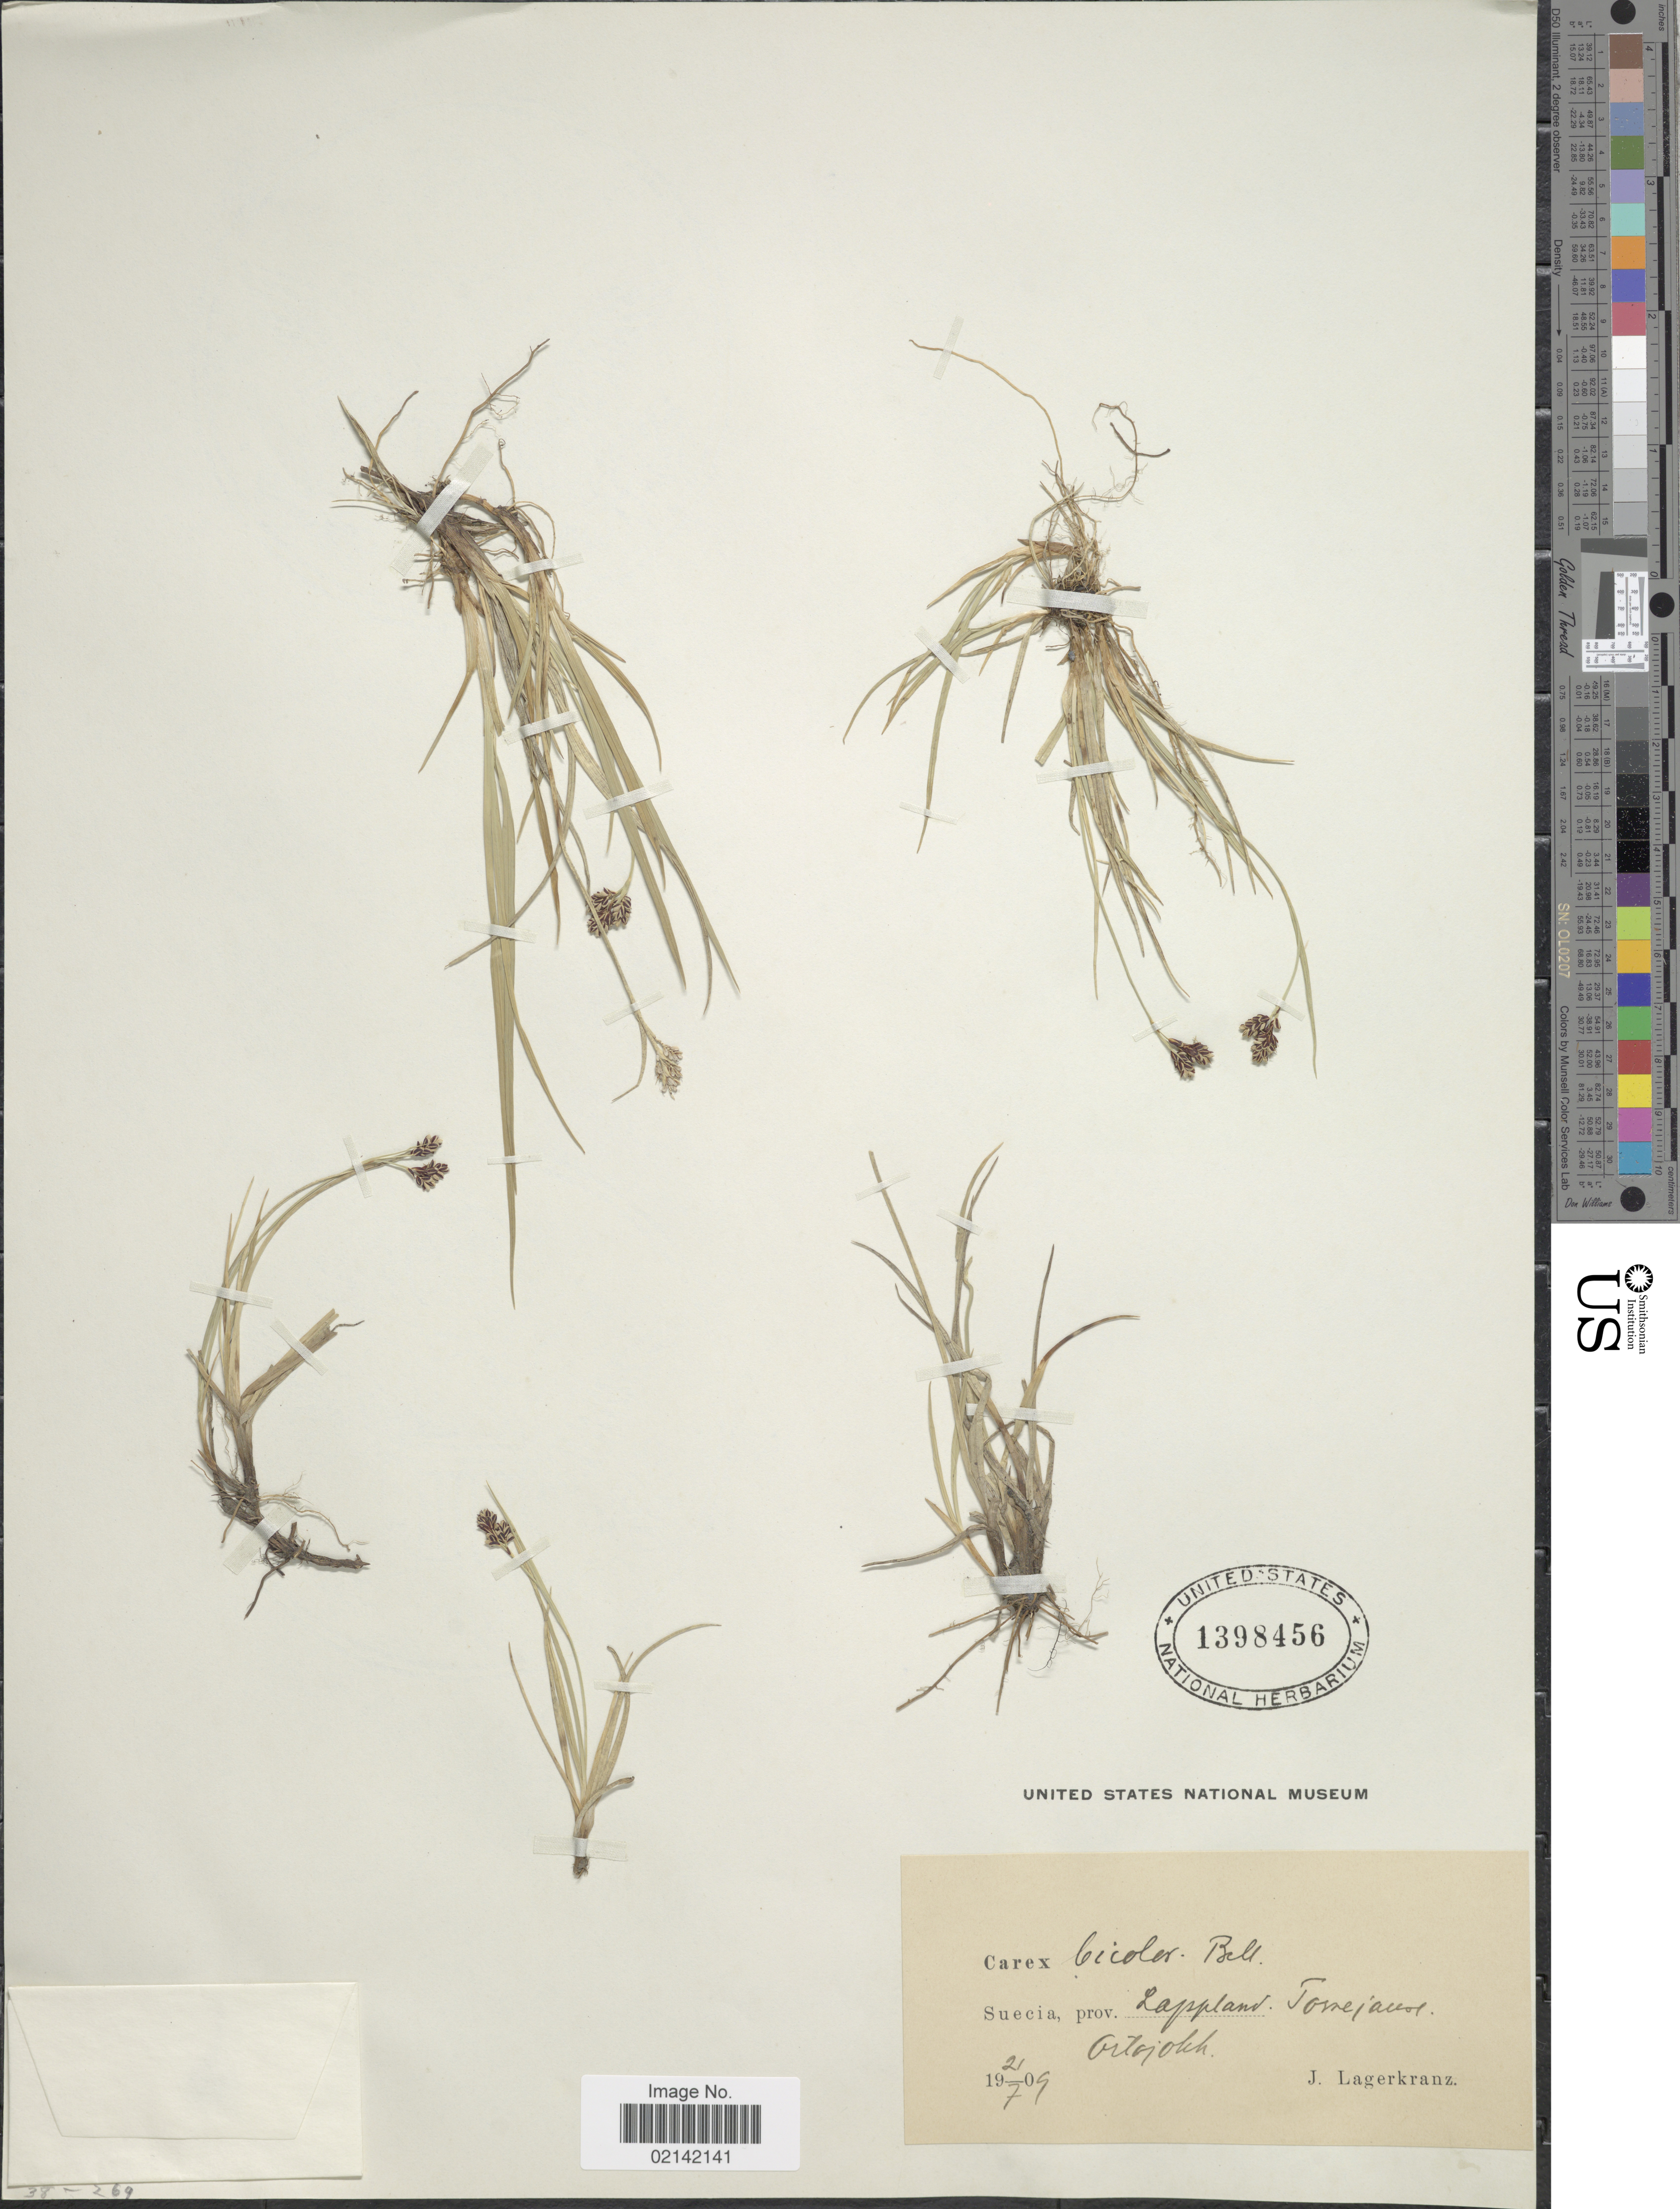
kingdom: Plantae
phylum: Tracheophyta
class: Liliopsida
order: Poales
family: Cyperaceae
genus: Carex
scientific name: Carex bicolor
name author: Bellardi ex All.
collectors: J. Lagerkranz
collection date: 1909-07-21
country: Sweden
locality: Suecia, prov. Lappland, Tornejallet. Ortojokk [interpreted]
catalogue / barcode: US 1398456